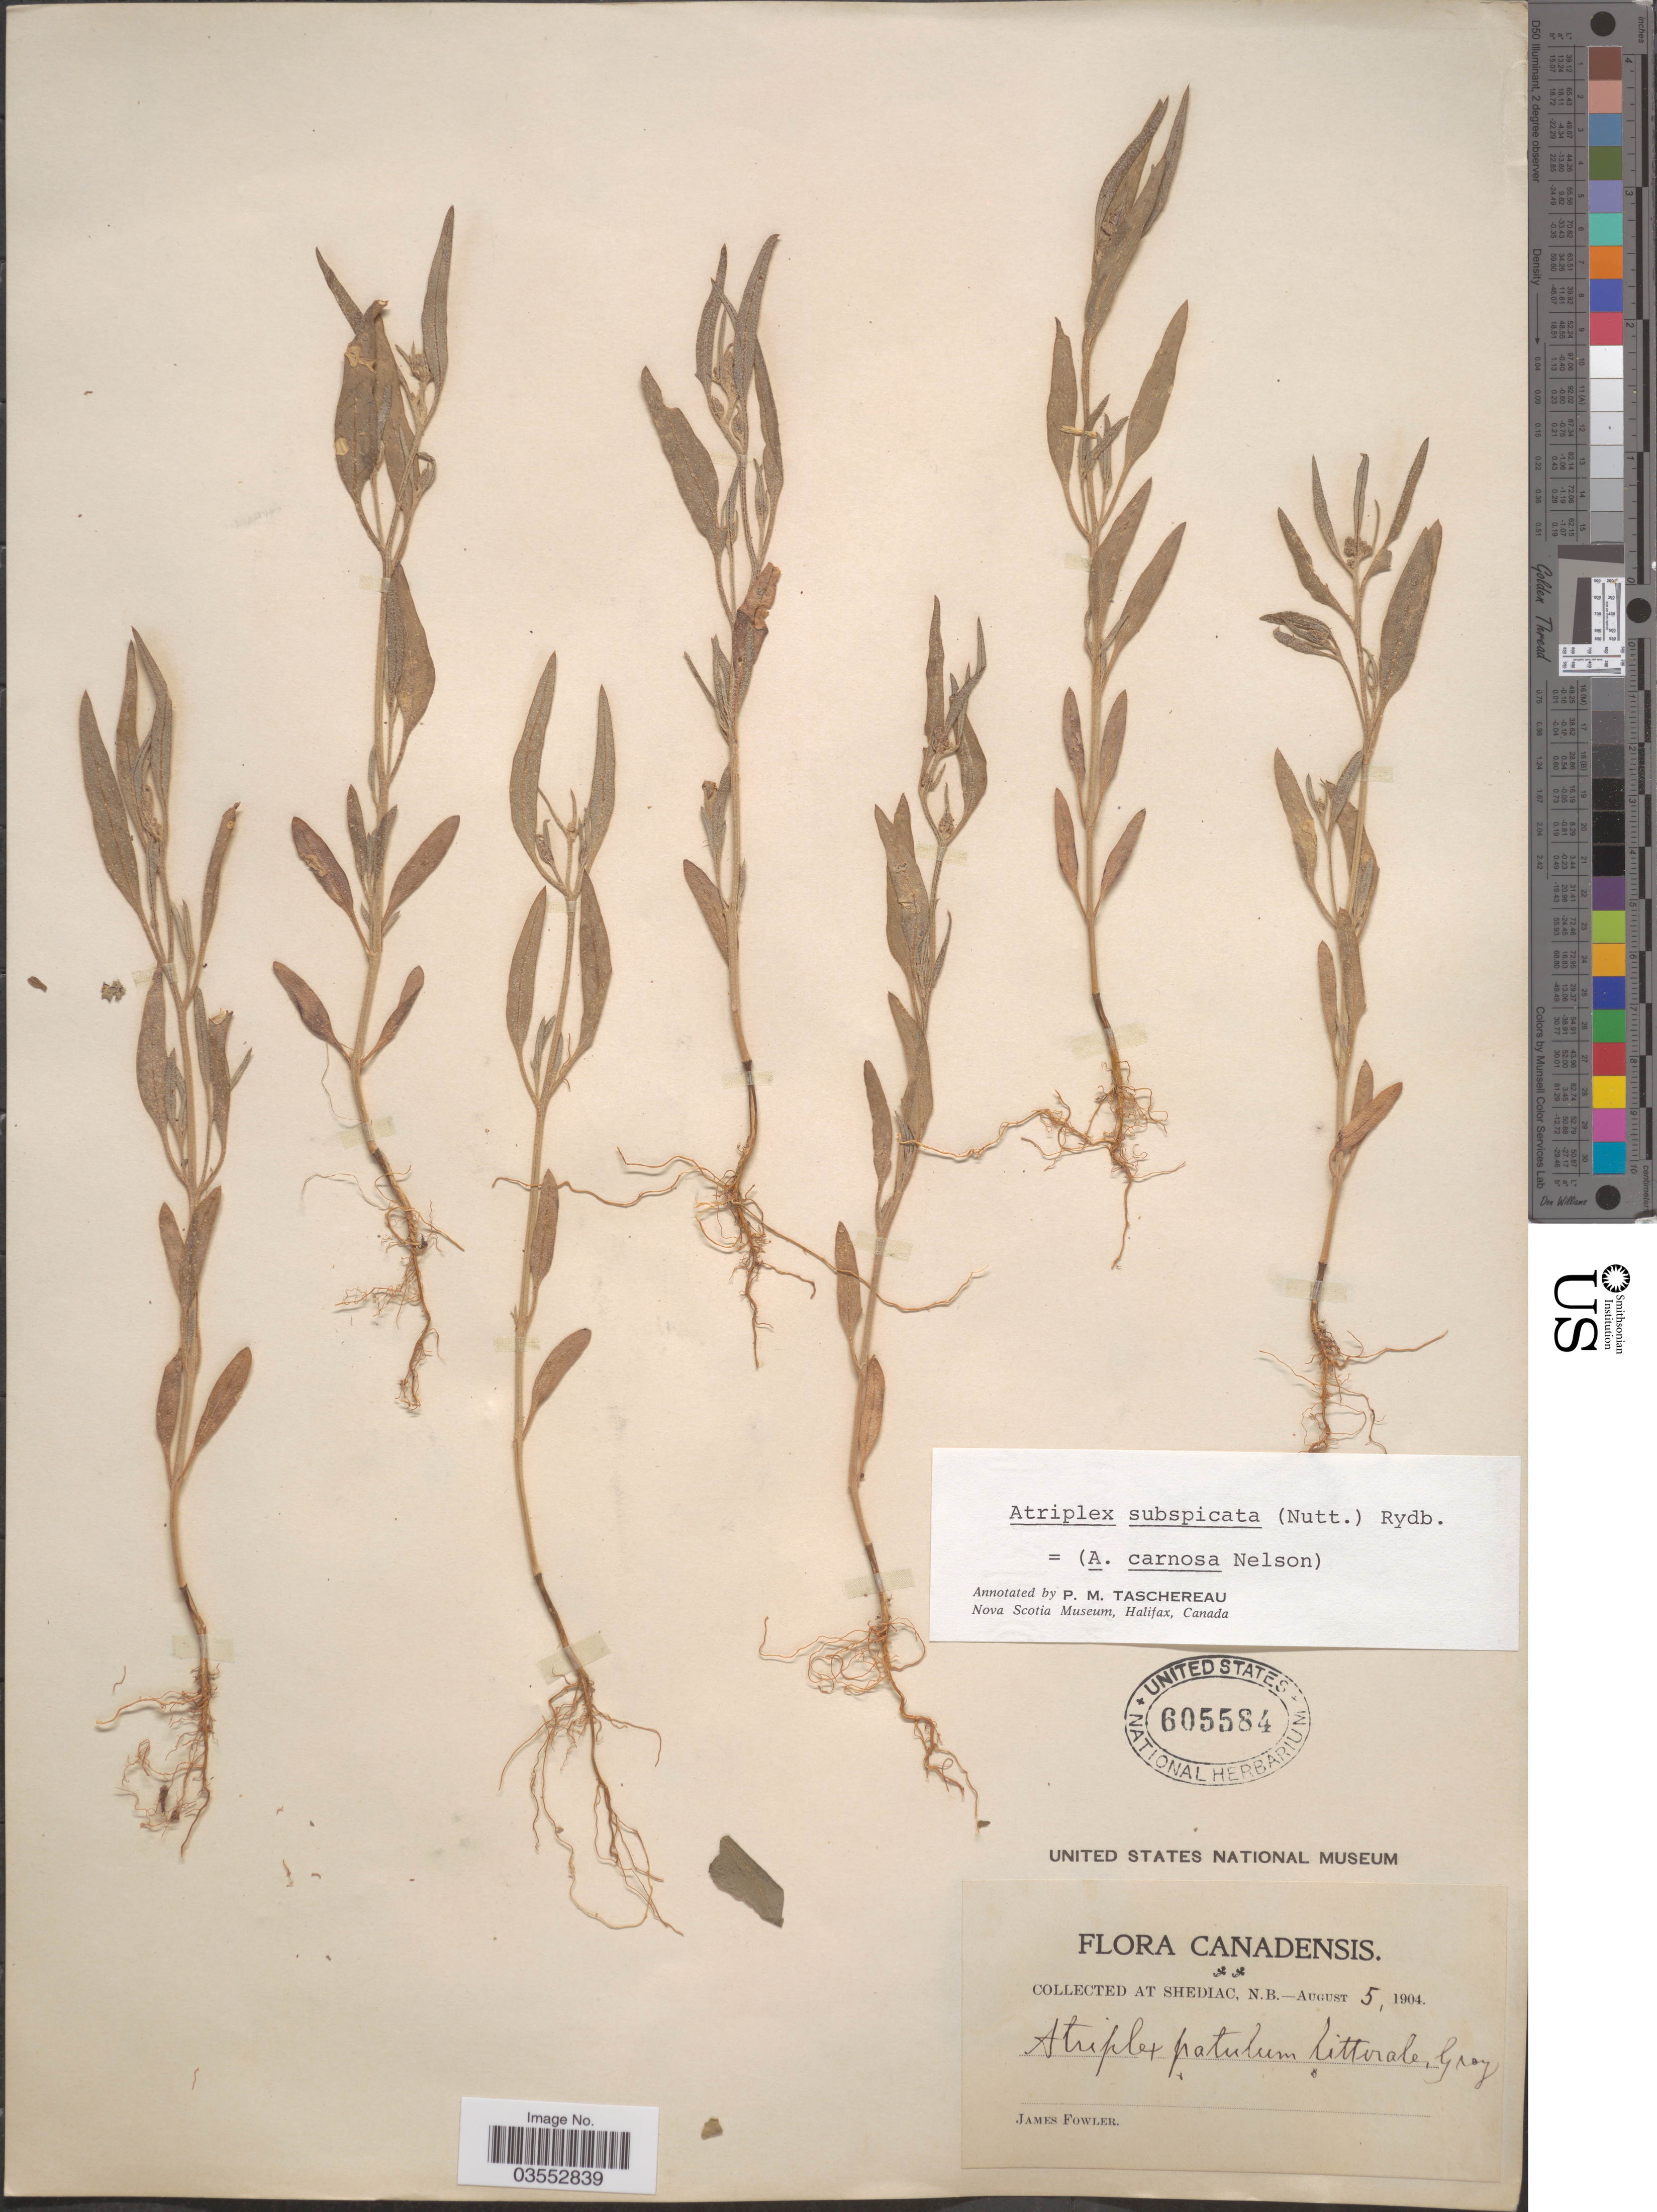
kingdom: Plantae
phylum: Tracheophyta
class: Magnoliopsida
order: Caryophyllales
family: Amaranthaceae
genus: Atriplex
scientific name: Atriplex subspicata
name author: (Nutt.) Rydb.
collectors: J. P. Fowler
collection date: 1904-08-05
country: Canada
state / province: New Brunswick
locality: At Shediac.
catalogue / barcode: US 605584